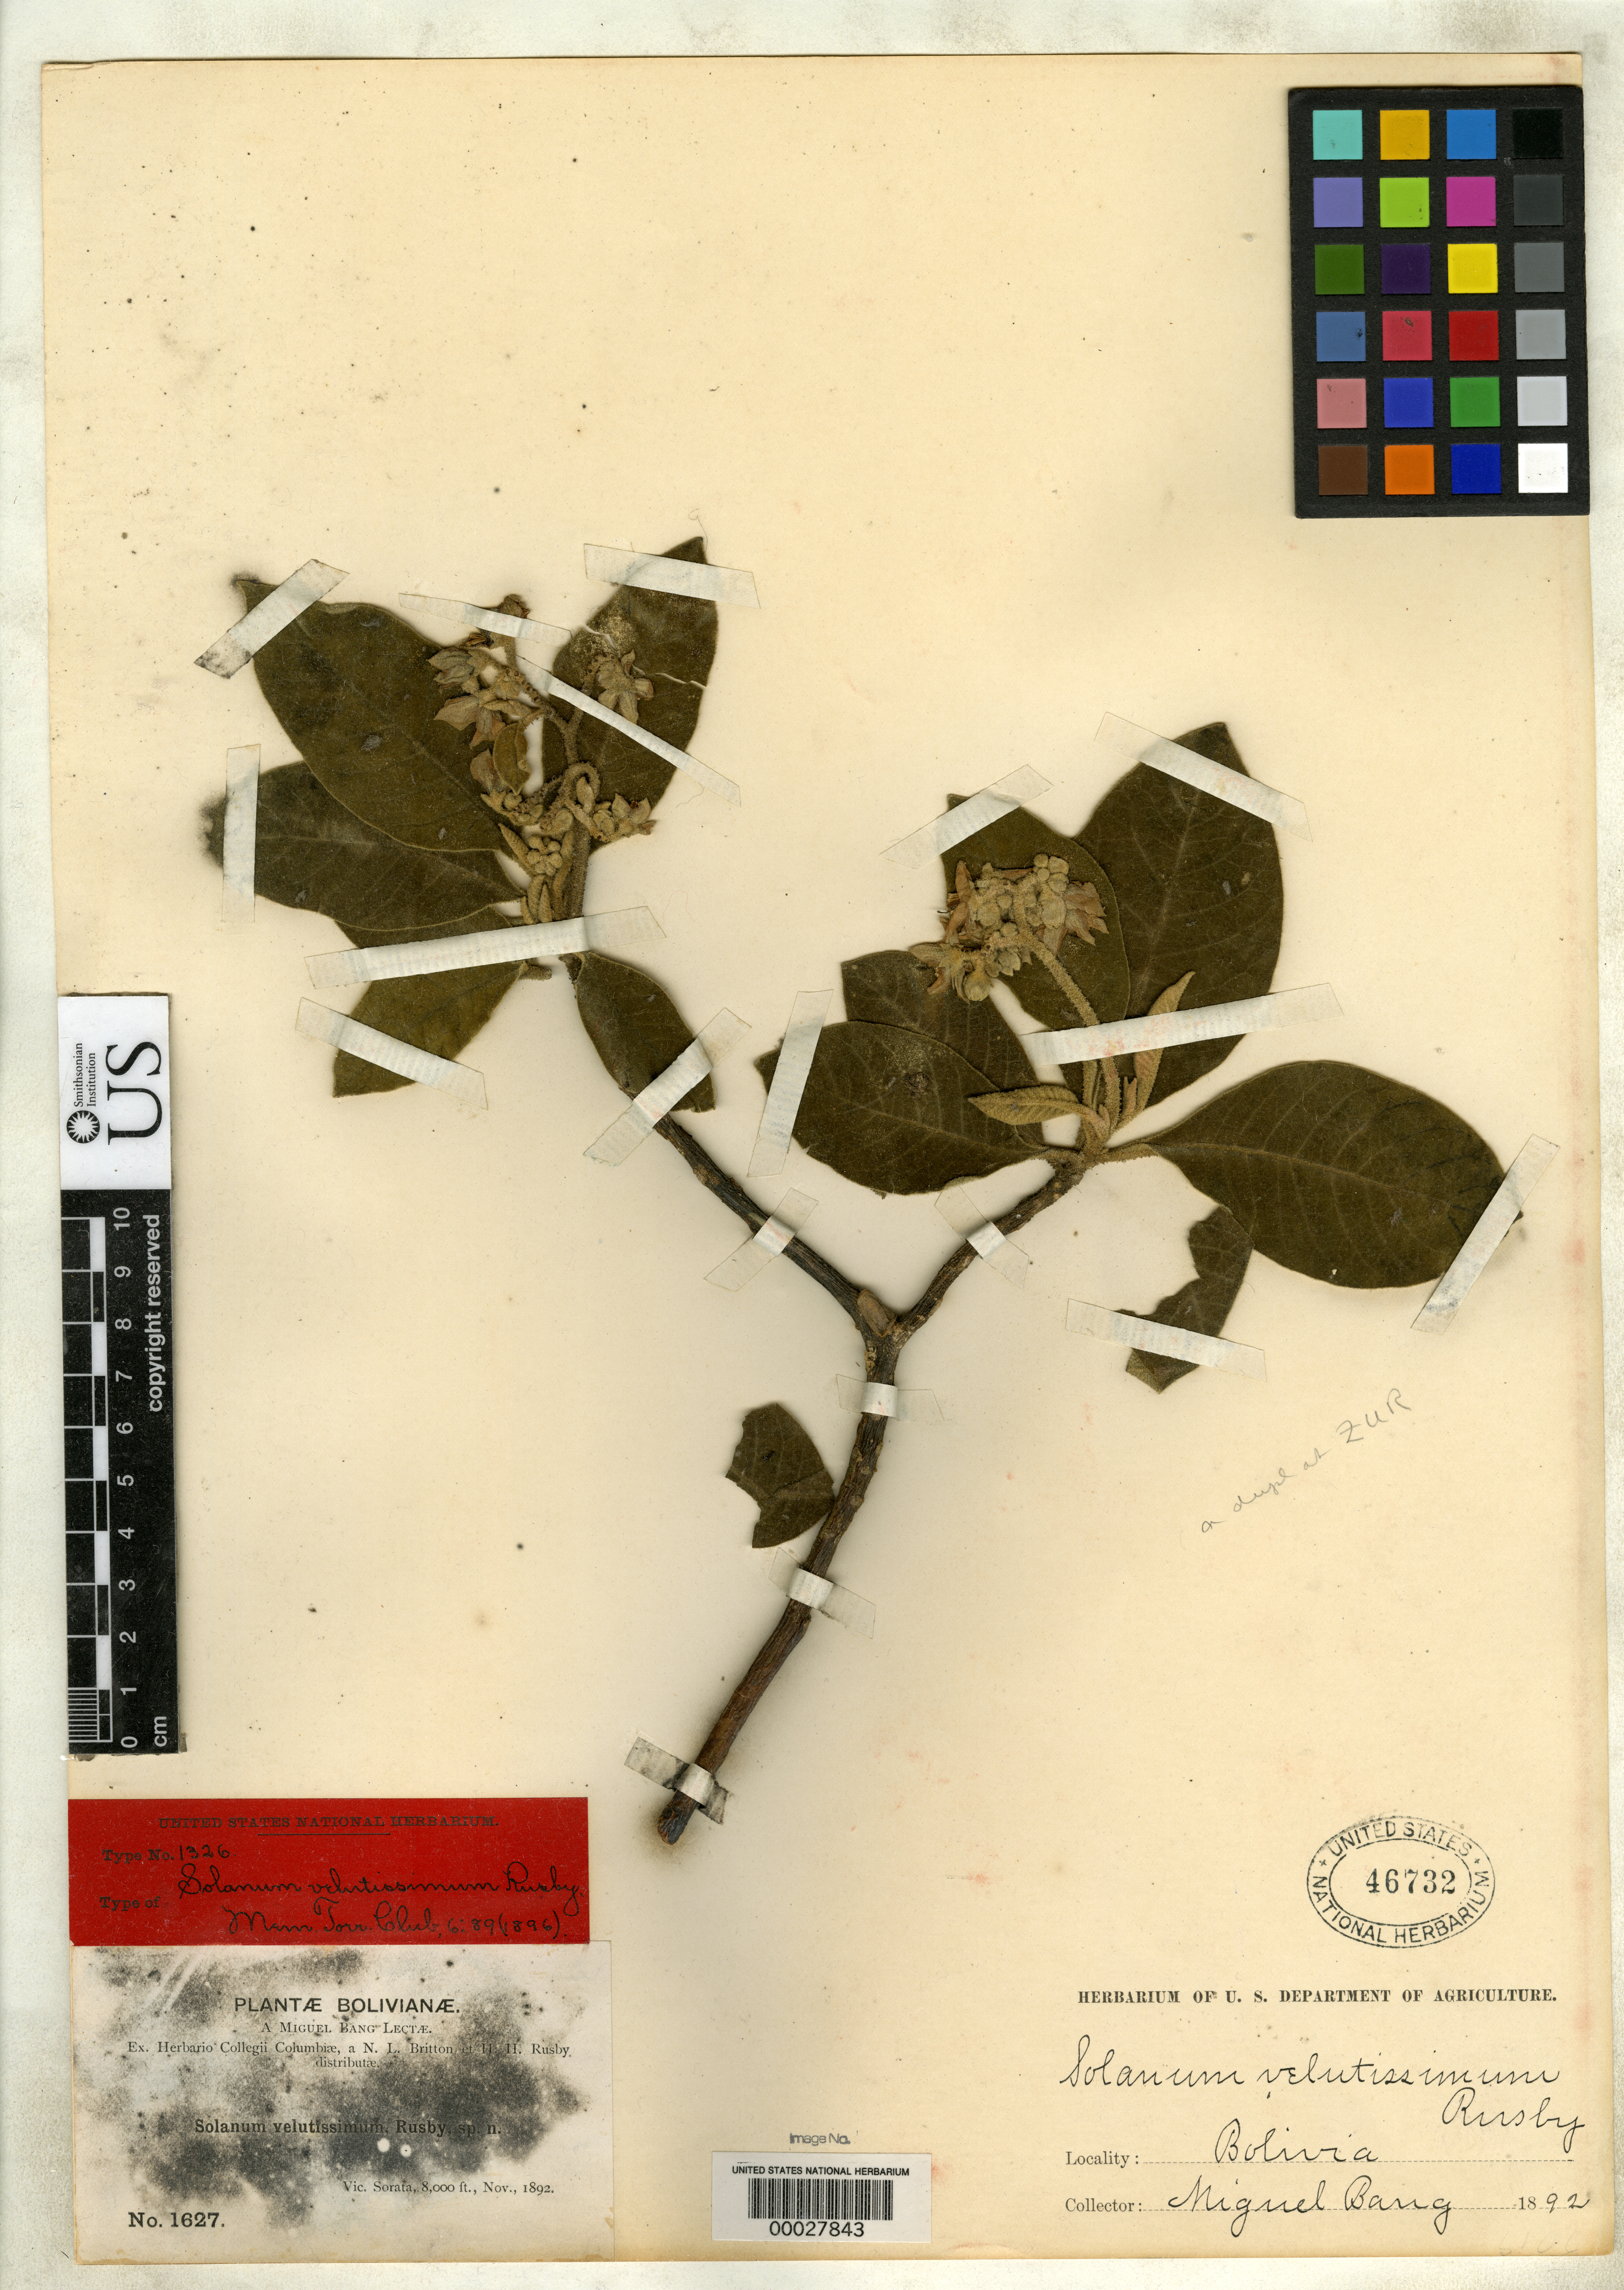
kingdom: Plantae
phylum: Tracheophyta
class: Magnoliopsida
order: Solanales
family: Solanaceae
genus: Solanum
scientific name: Solanum velutissimum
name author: Rusby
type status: Isotype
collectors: M. Bang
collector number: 1627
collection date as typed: Nov 1892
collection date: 1892-11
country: Bolivia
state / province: La Paz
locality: Vic. Sorata.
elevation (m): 2438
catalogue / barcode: US 46732